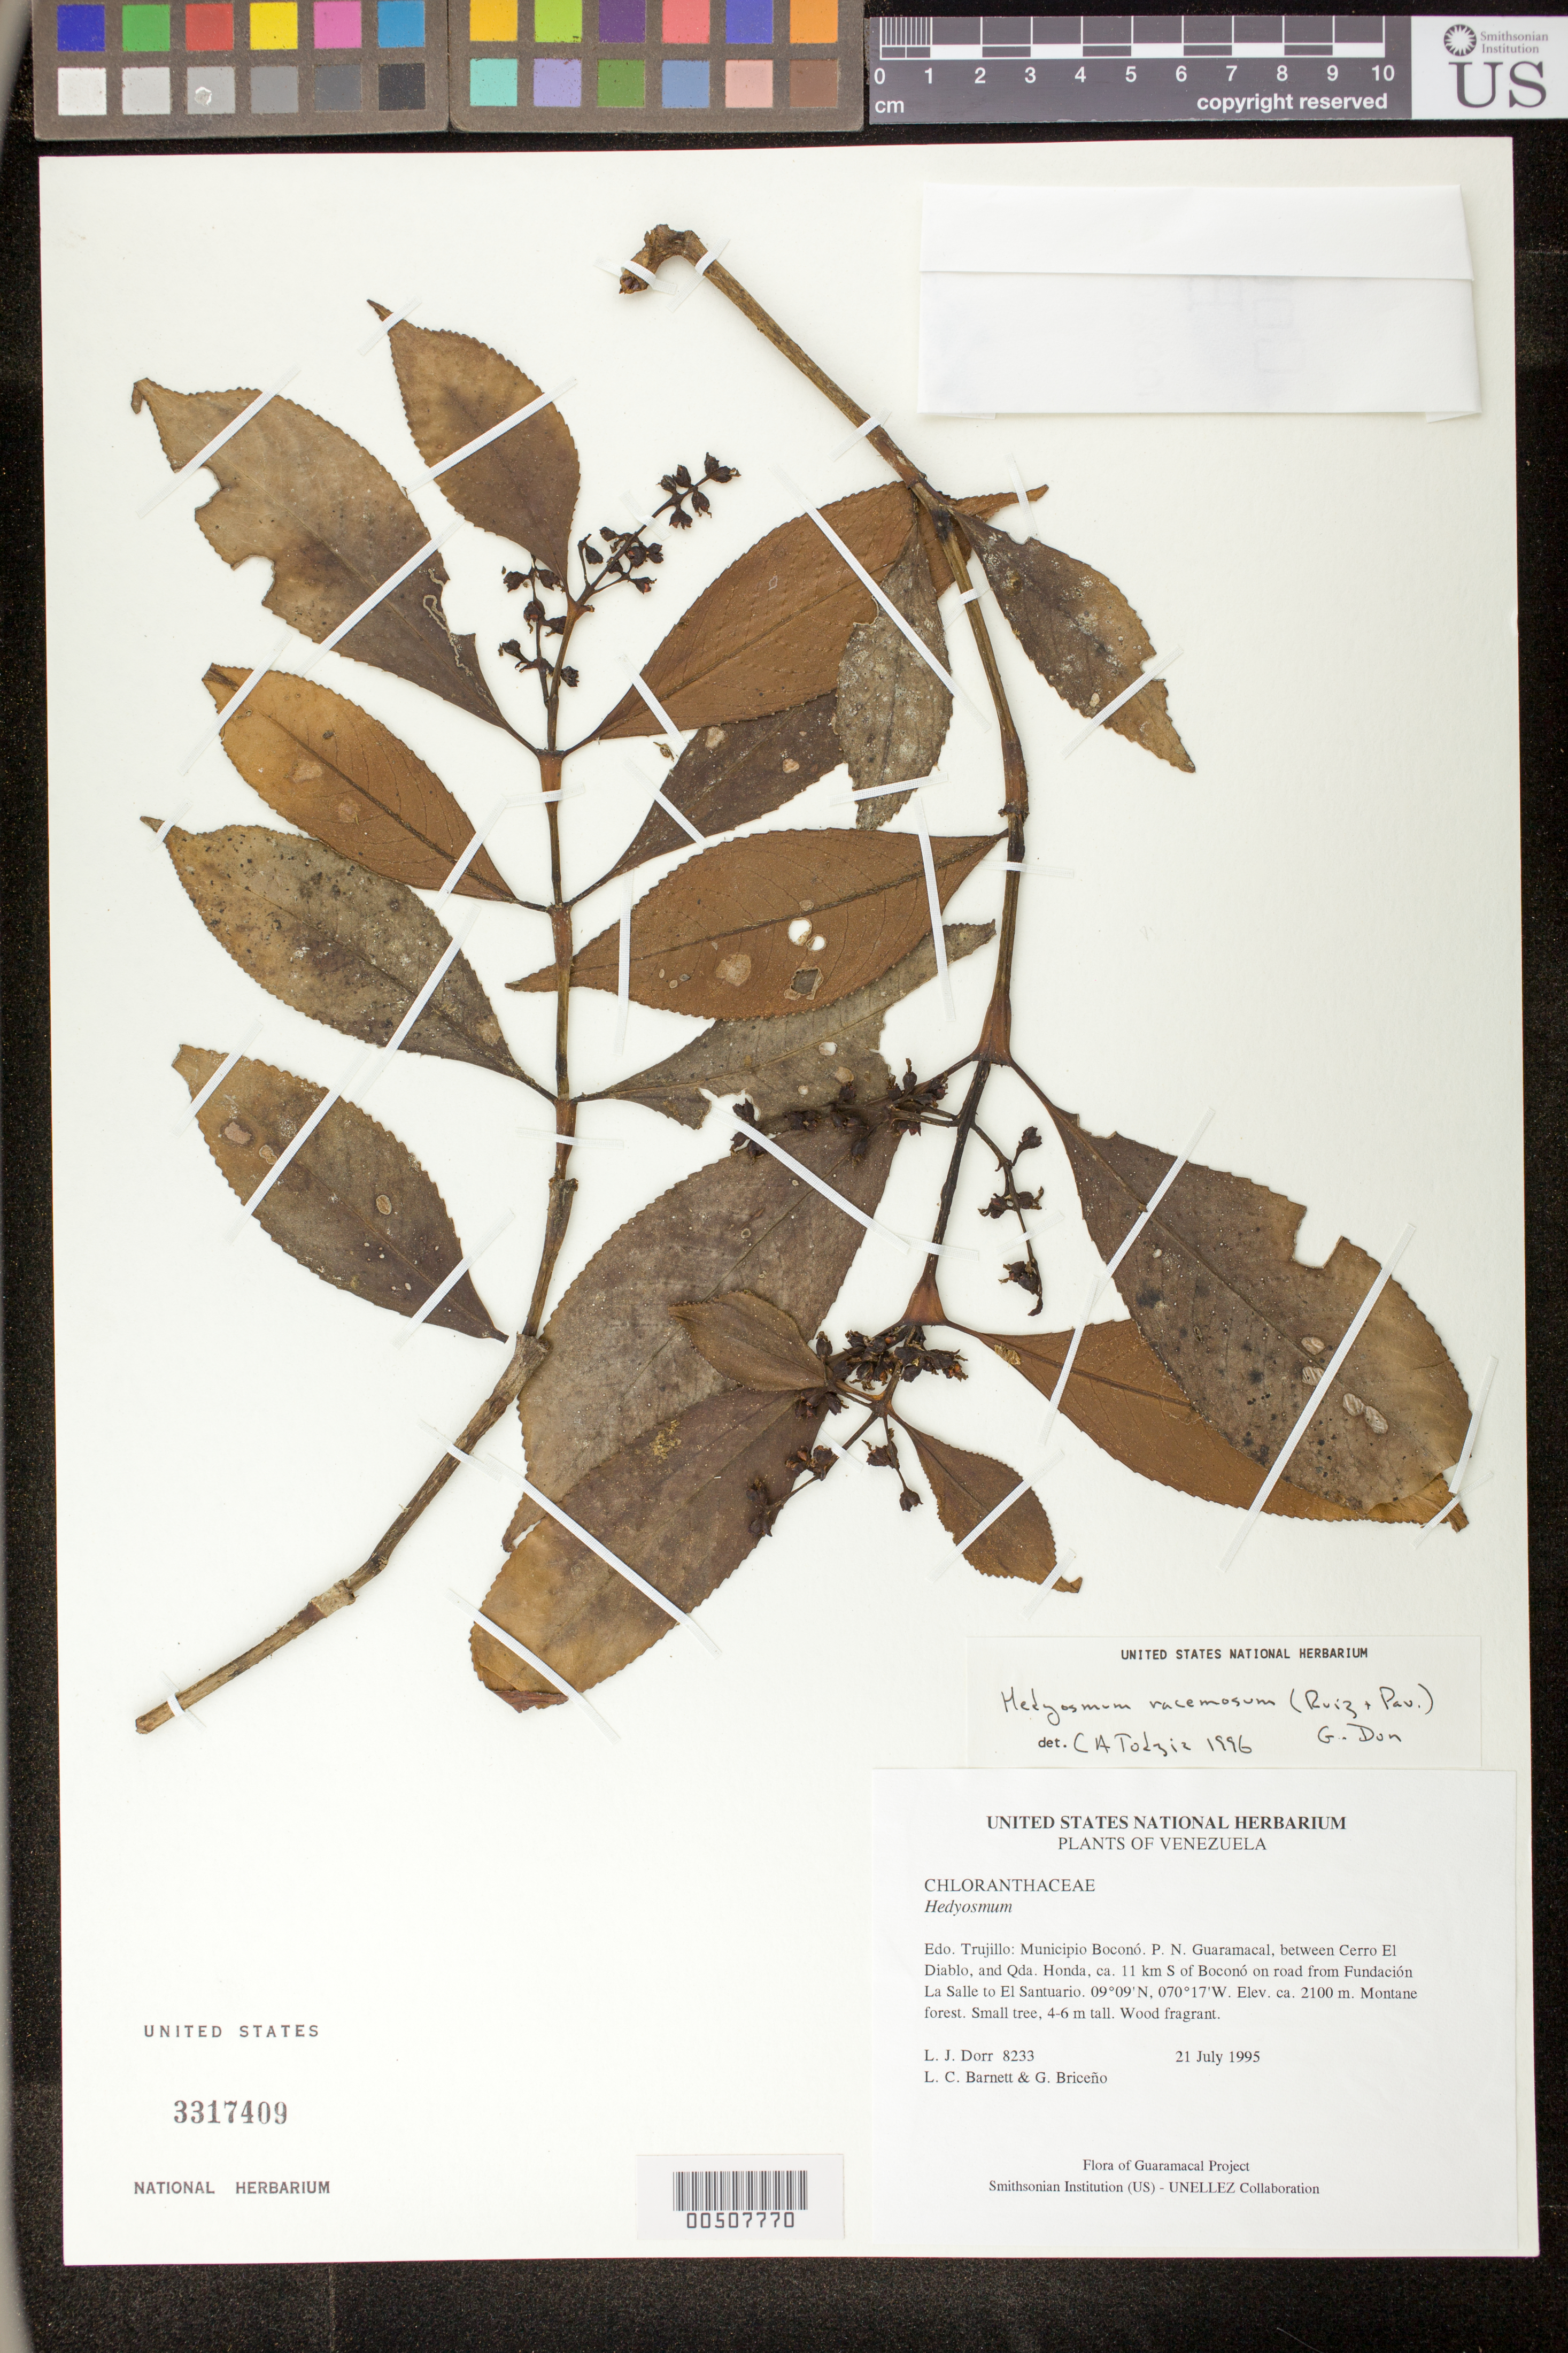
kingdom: Plantae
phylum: Tracheophyta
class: Magnoliopsida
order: Chloranthales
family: Chloranthaceae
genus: Hedyosmum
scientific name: Hedyosmum racemosum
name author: (Ruiz & Pav.) G. Don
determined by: Todzia, C. A., (TEX), University of Texas Austin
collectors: L. J. Dorr, L. C. Barnett & G. Briceño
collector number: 8233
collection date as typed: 21 Jul 1995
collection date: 1995-07-21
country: Venezuela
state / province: Trujillo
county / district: Boconó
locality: Parque Nacional Guaramacal, between Cerro El Diablo, and Qda. Honda, ca. 11 km S of Boconó on road from Fundación La Salle to El Santuario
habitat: Montane forest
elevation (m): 2100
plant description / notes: PORT, TEX, US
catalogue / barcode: US 3317409